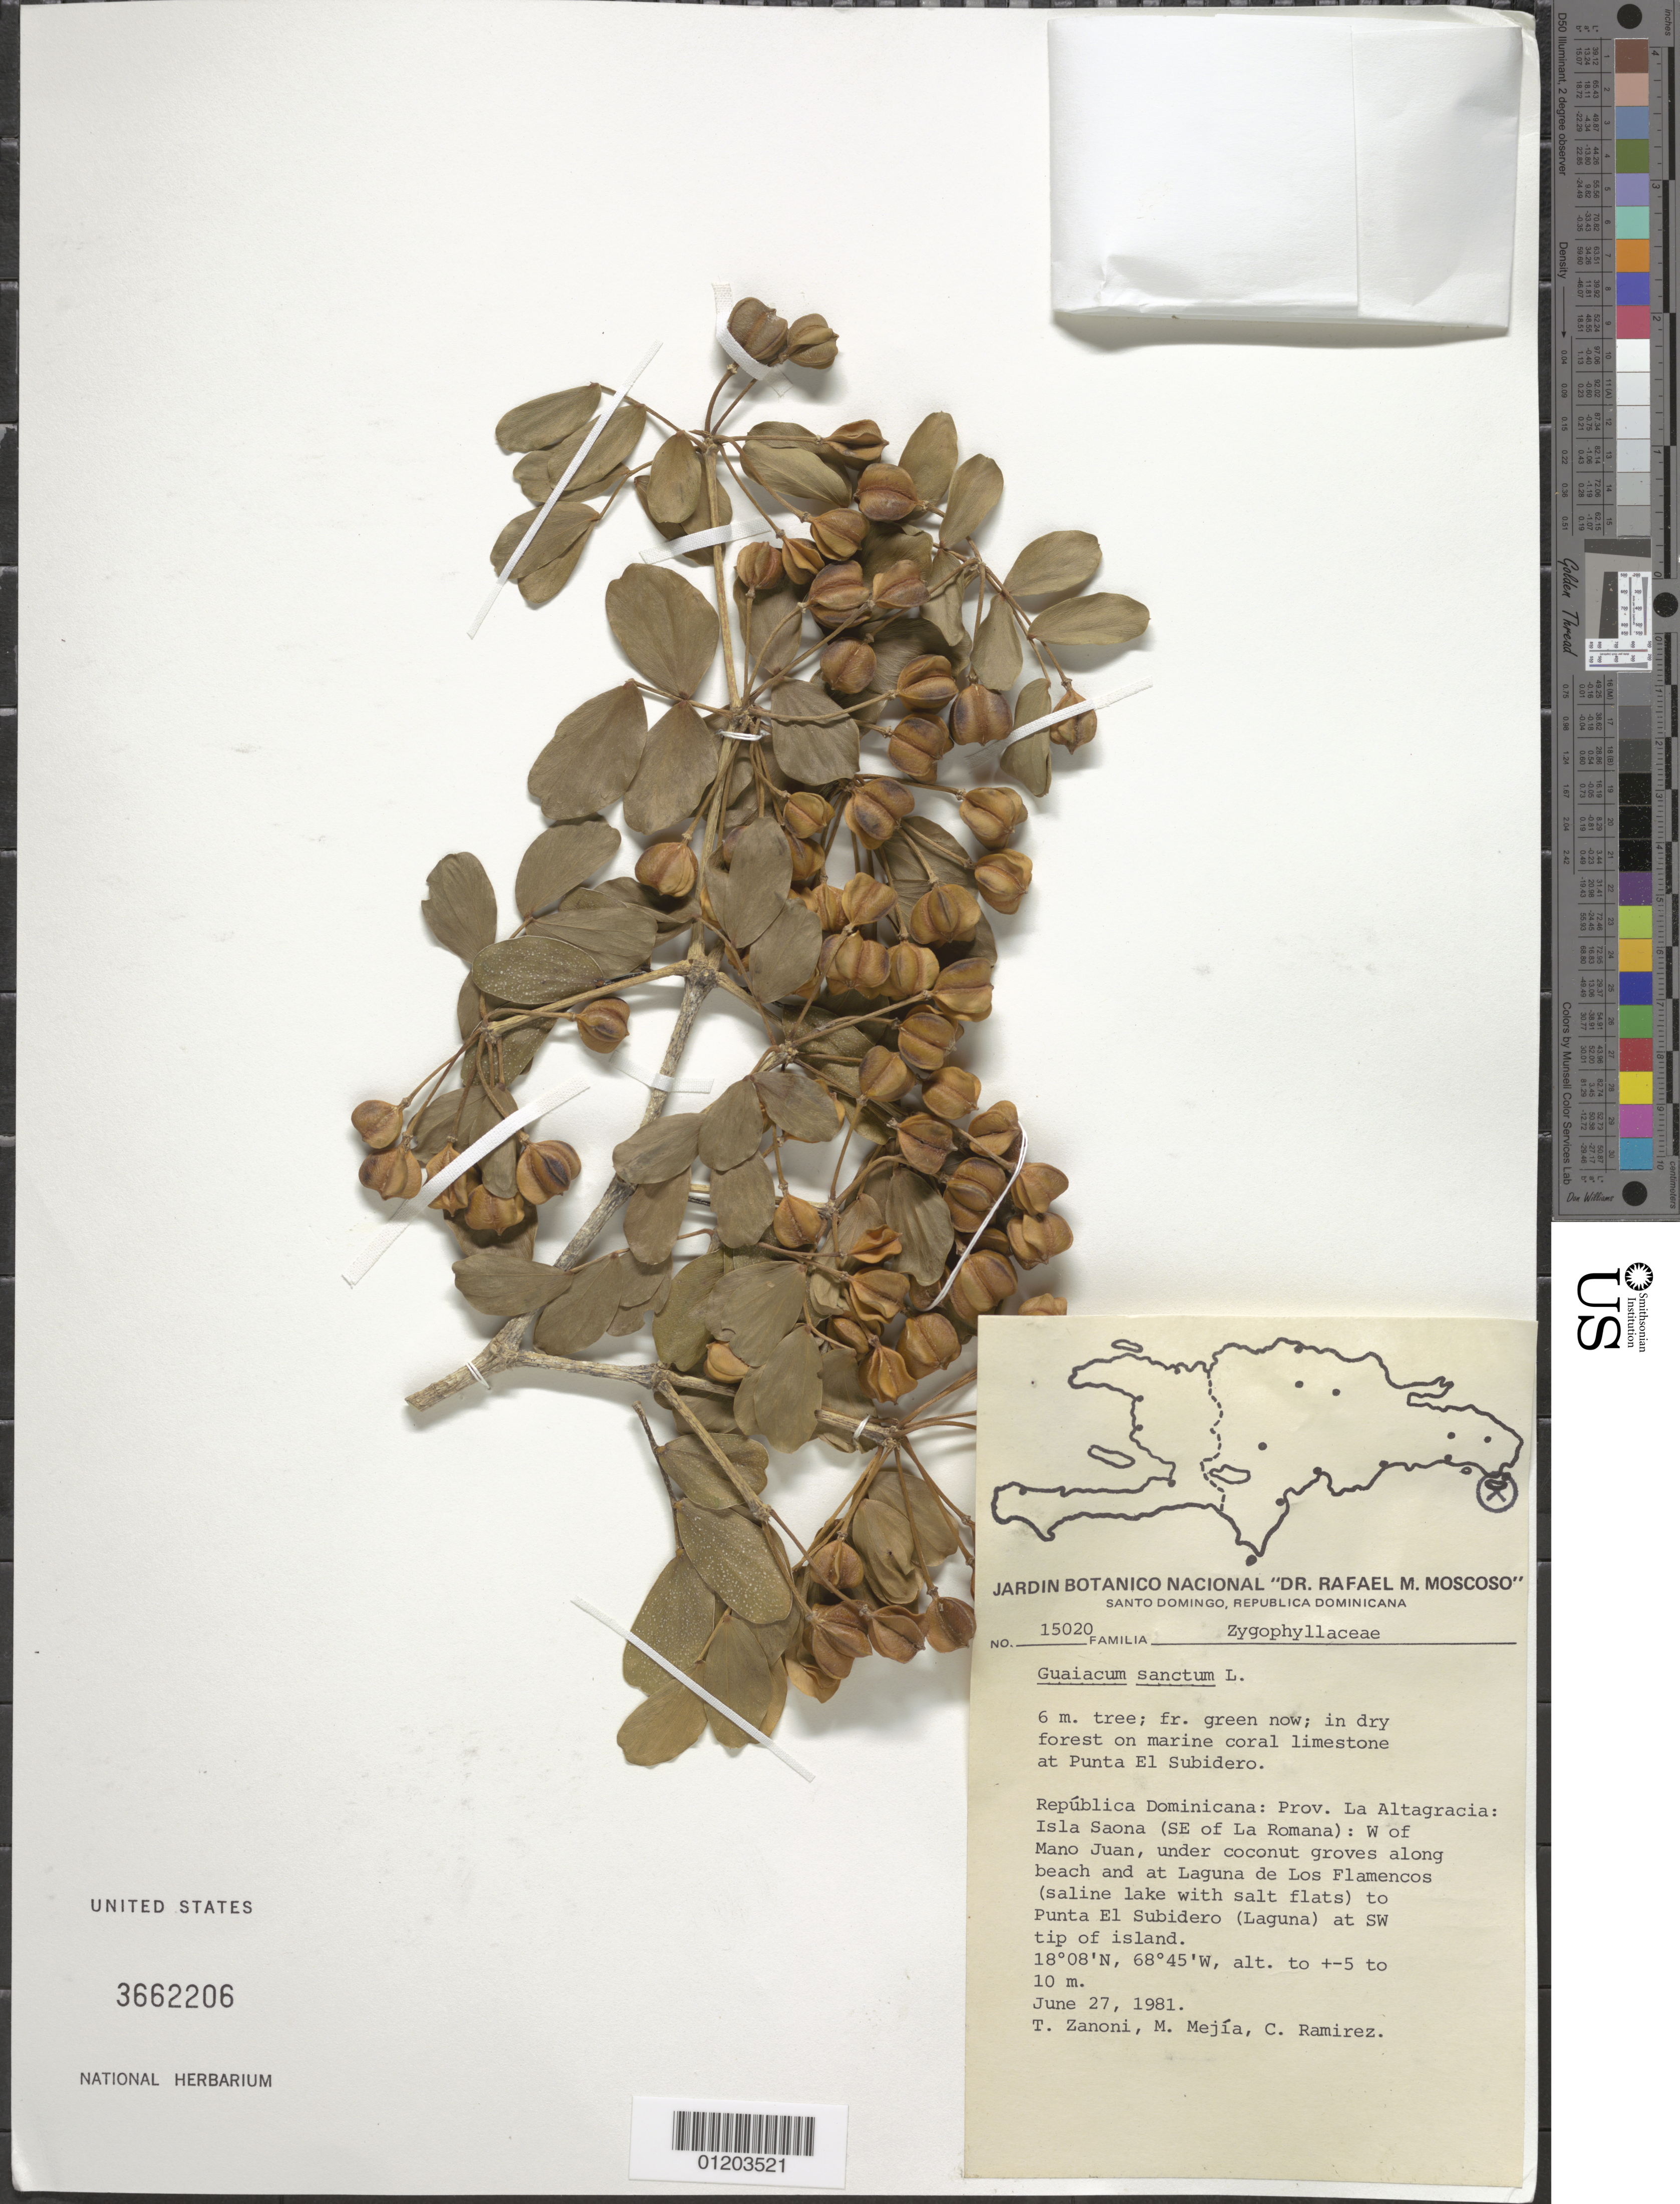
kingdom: Plantae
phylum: Tracheophyta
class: Magnoliopsida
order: Zygophyllales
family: Zygophyllaceae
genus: Guaiacum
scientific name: Guaiacum sanctum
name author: L.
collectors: T. A. Zanoni, M. Mejia & C. Ramirez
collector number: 15020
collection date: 1981-06-27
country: Dominican Republic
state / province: La Altagracia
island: Isla Saona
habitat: In dry forest on marine coral limestone at Punta El Subidero.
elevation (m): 5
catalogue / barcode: US 3662206